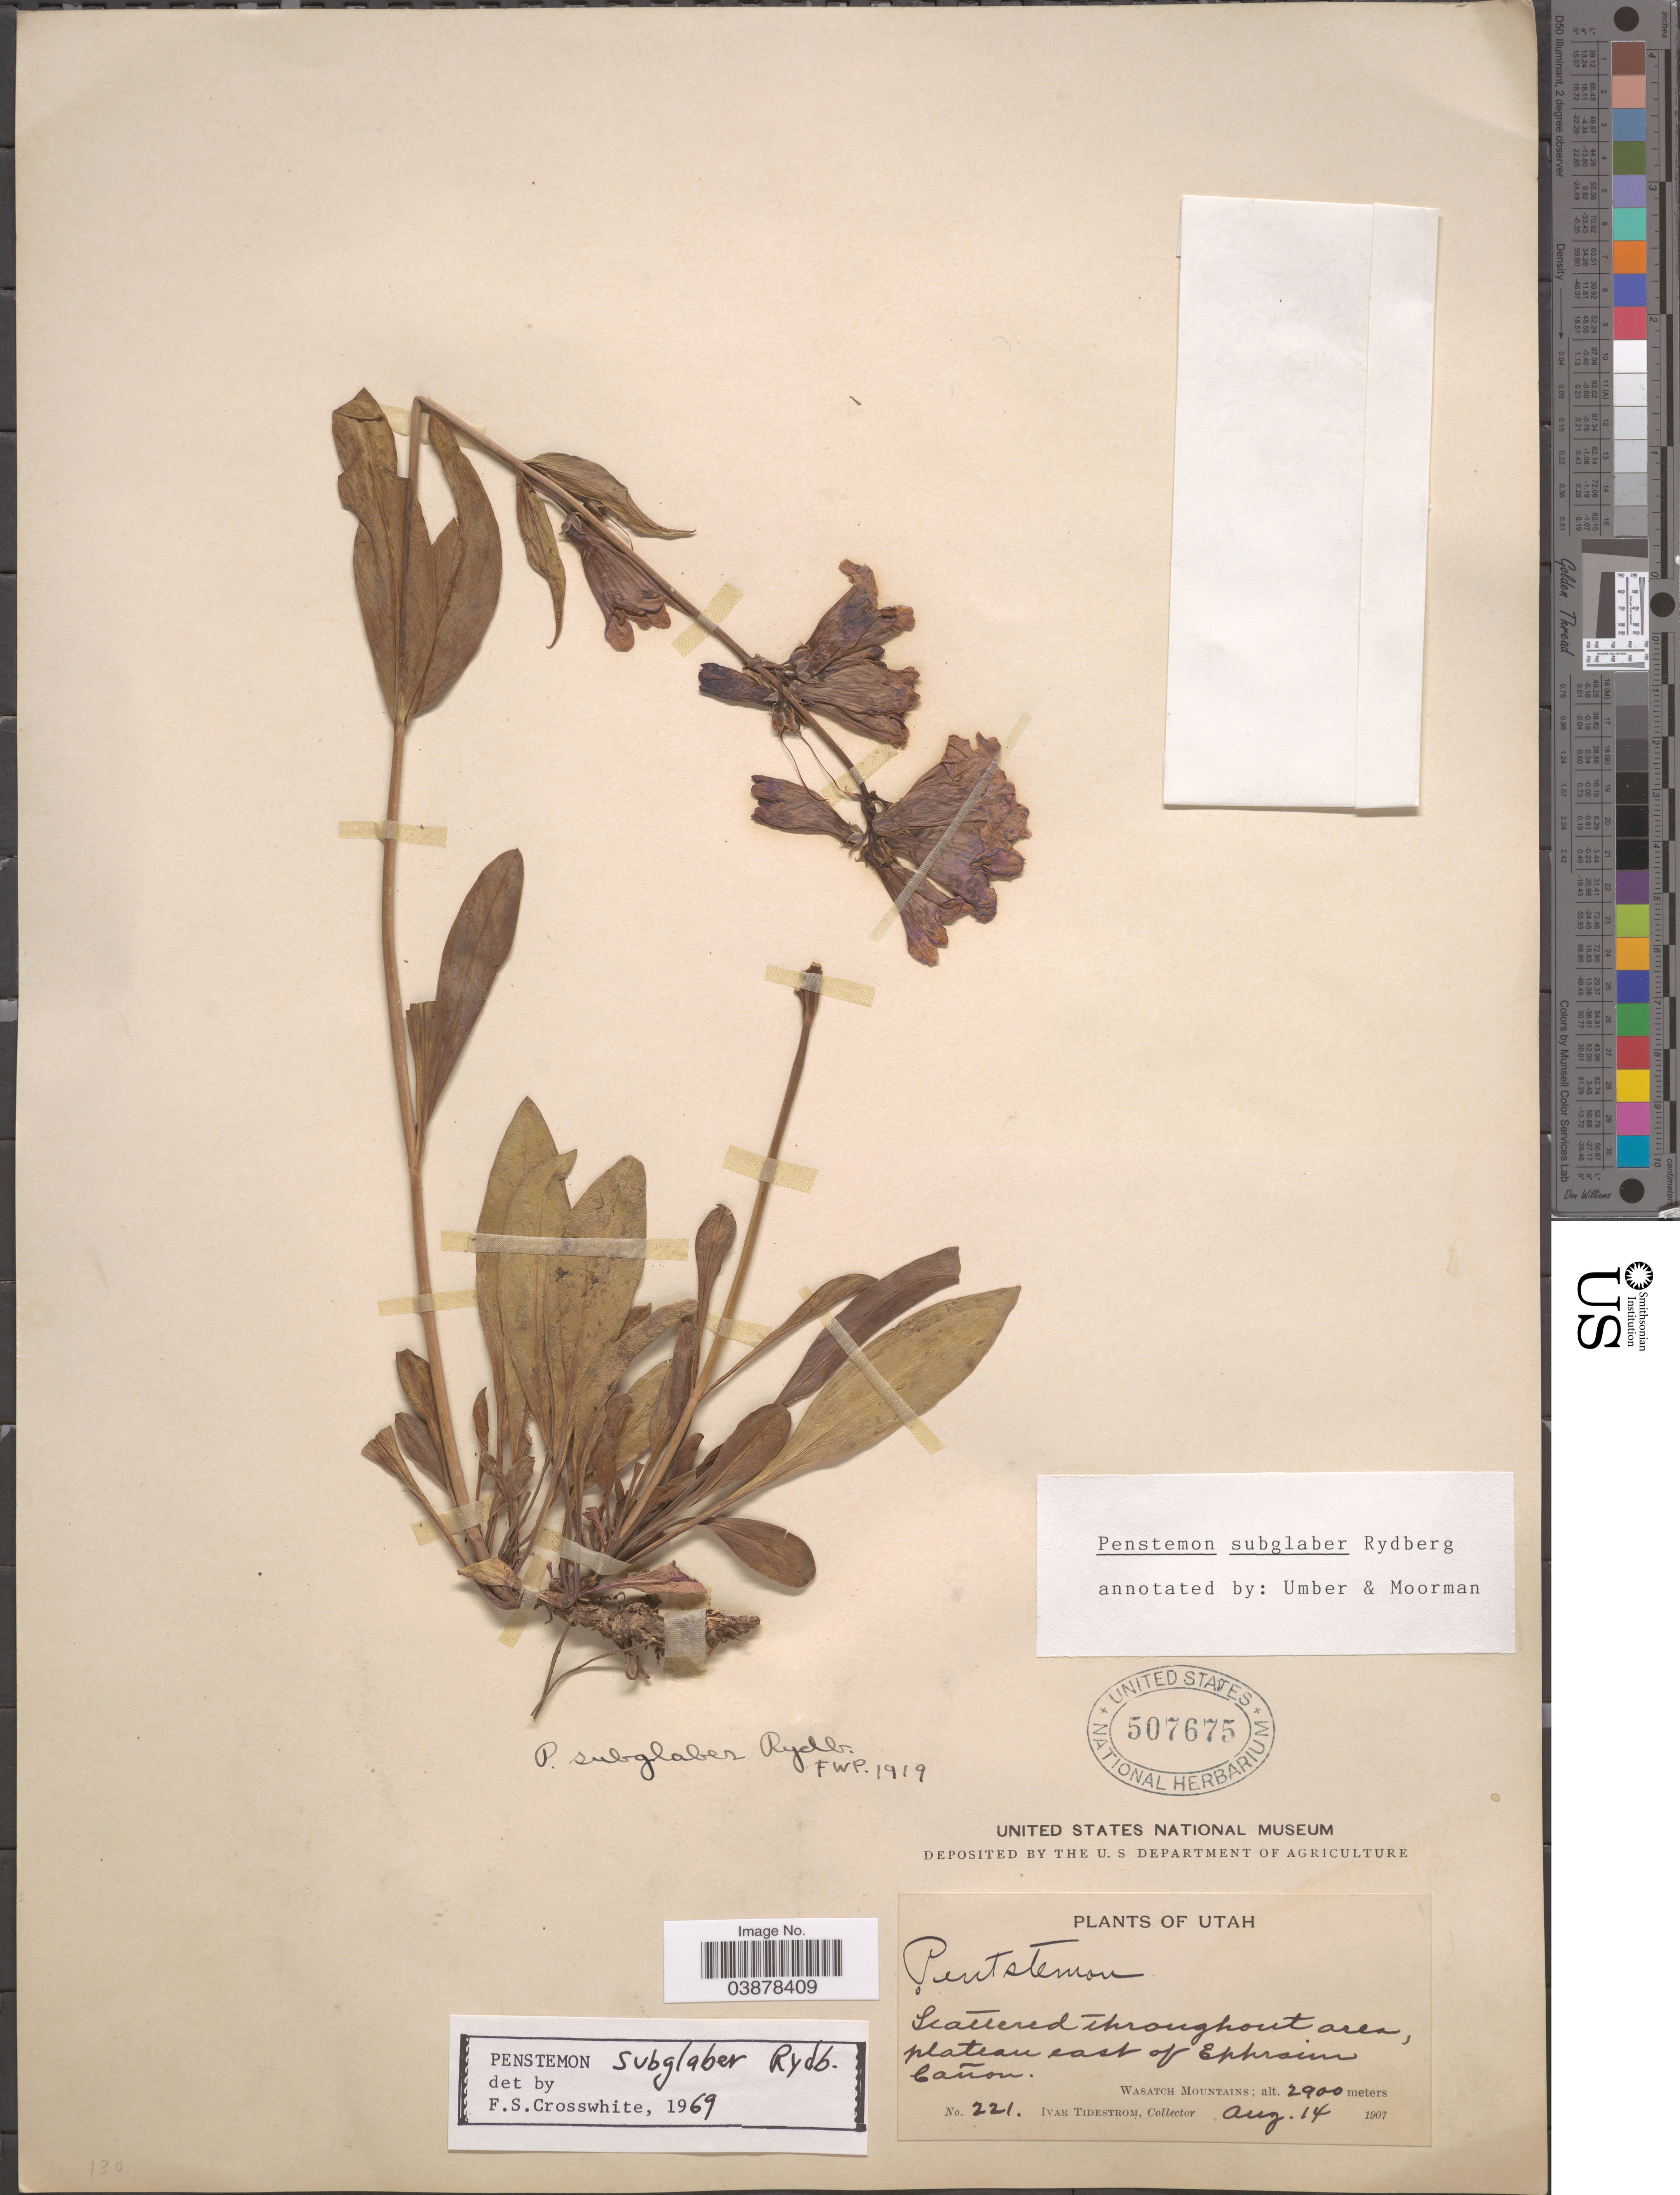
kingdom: Plantae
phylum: Tracheophyta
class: Magnoliopsida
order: Lamiales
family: Plantaginaceae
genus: Penstemon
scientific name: Penstemon subglaber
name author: Rydb.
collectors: I. F. Tidestrom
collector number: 221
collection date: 1907-08-14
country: United States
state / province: Utah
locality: Throughout area, plateau east of Ephraim Cañon. Wasatch Mountains.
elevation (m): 2900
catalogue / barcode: US 507675